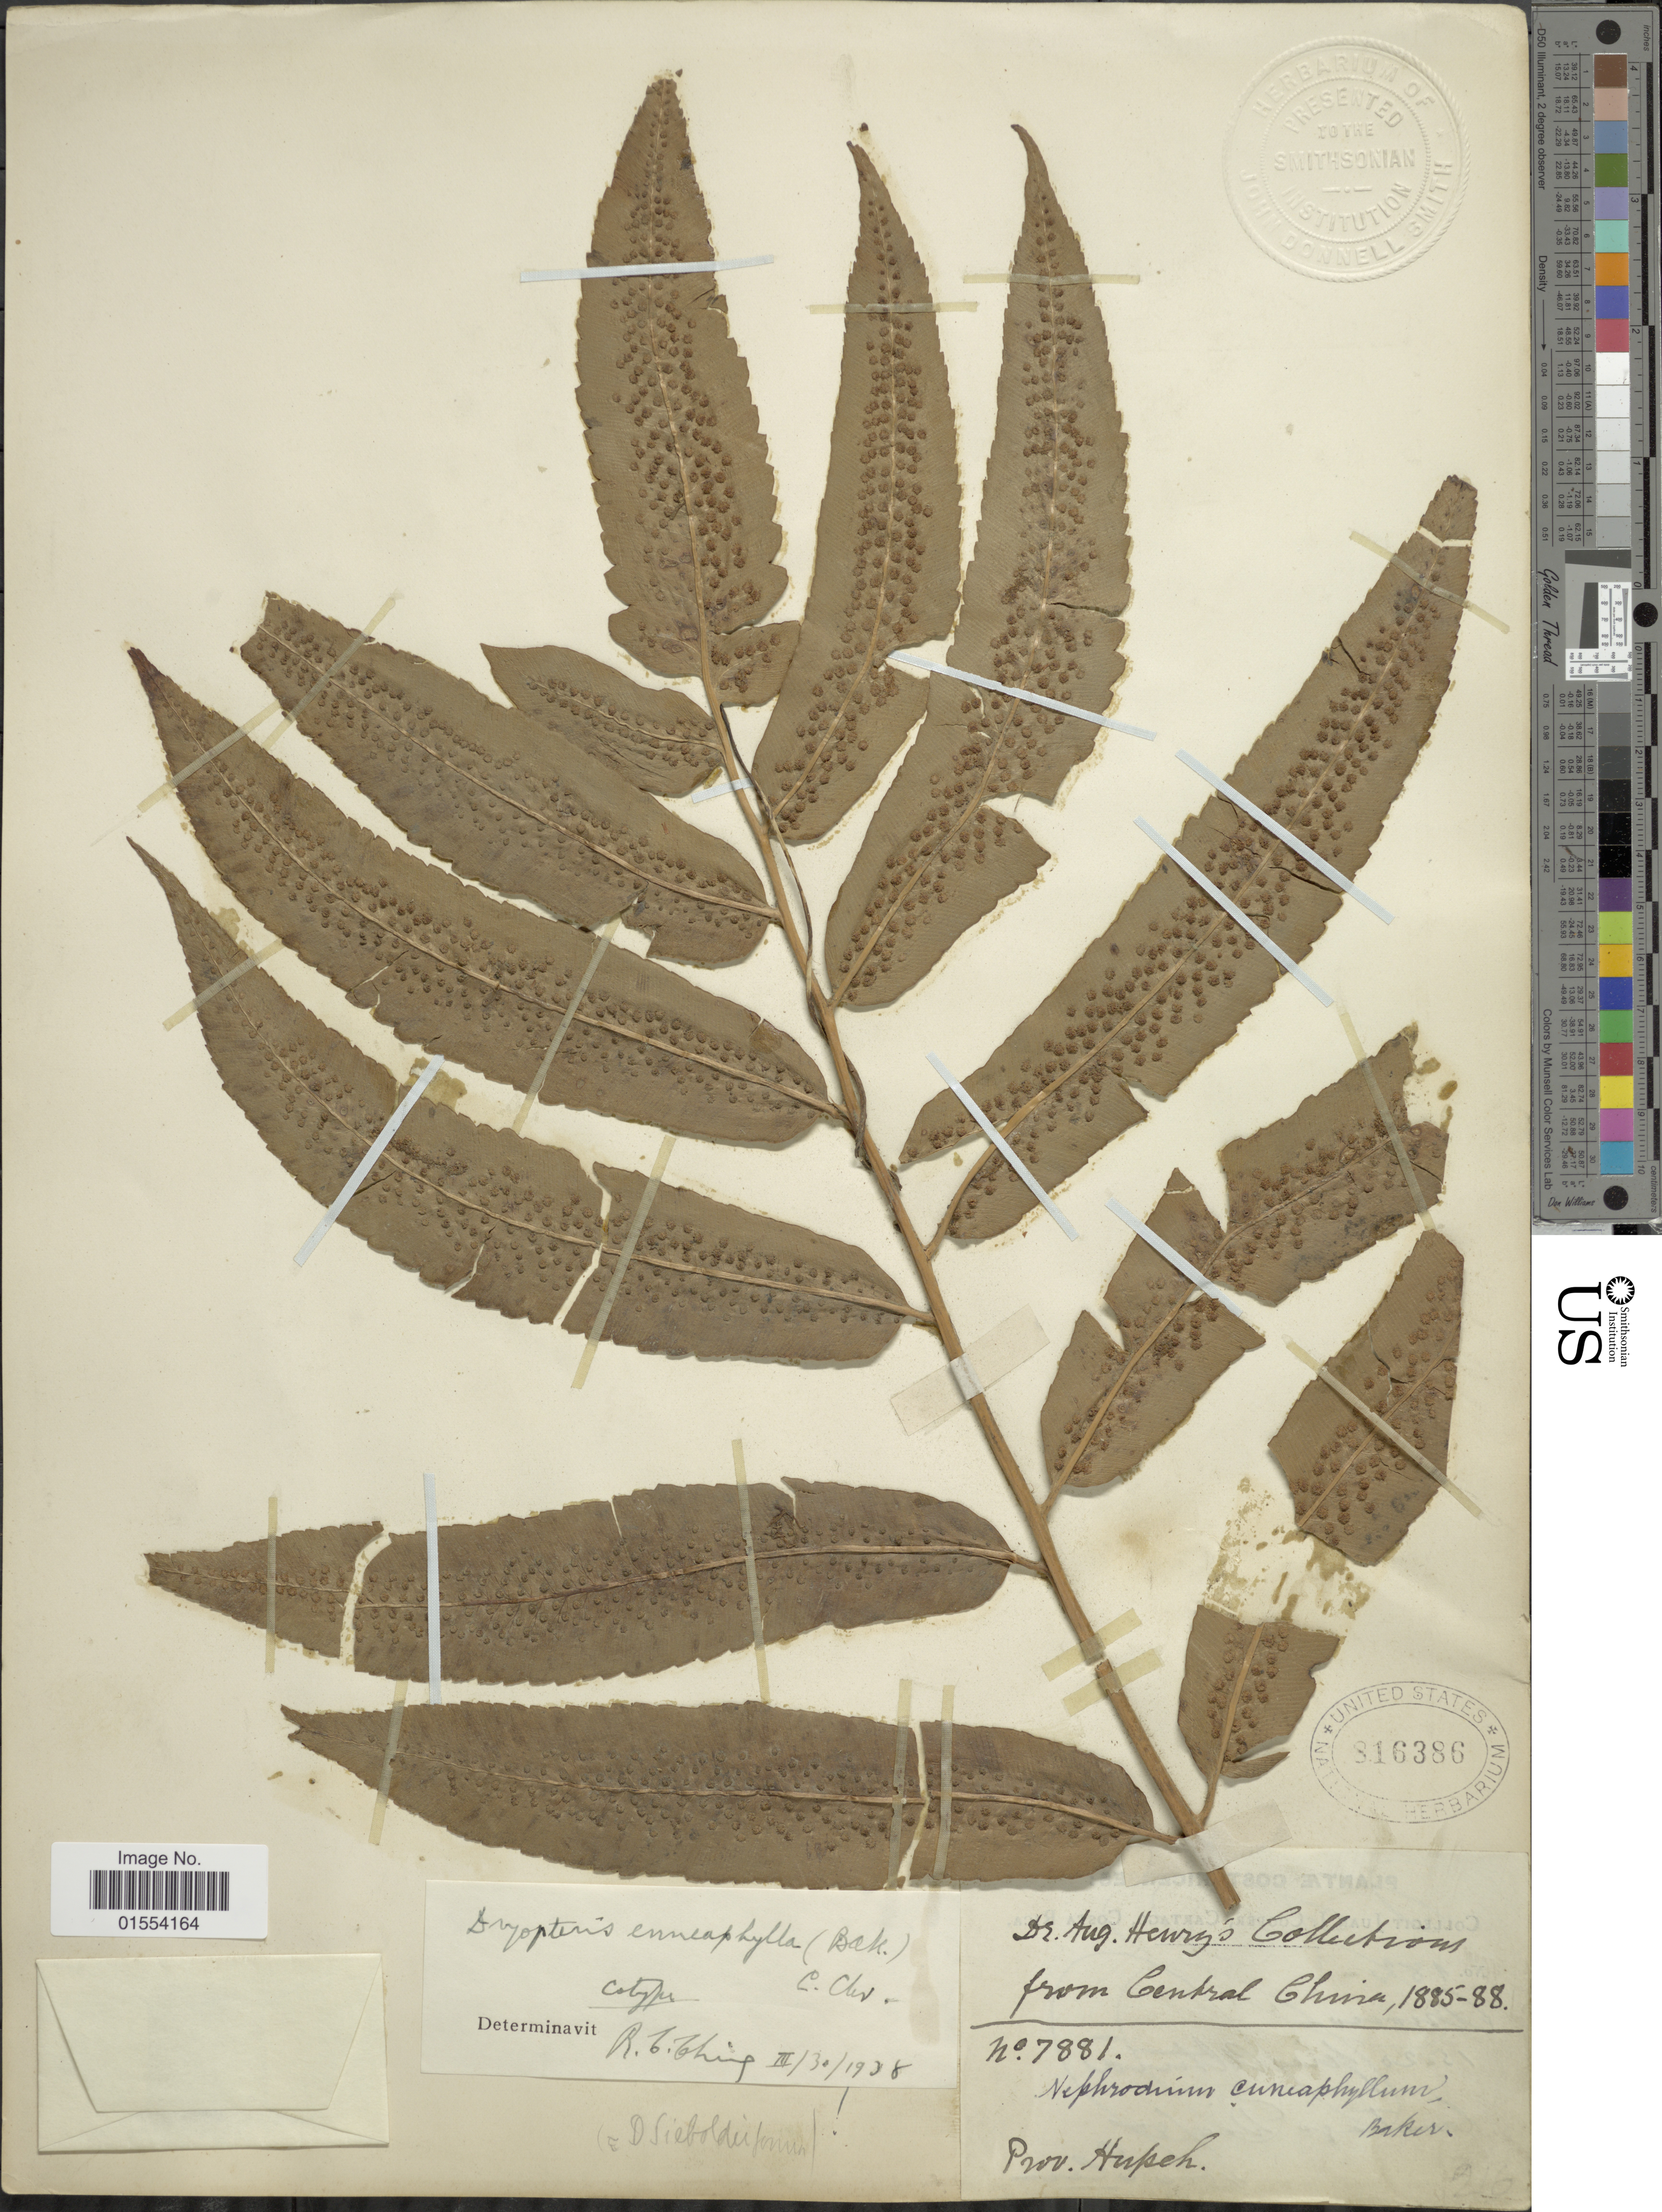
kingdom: Plantae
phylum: Tracheophyta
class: Polypodiopsida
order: Polypodiales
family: Dryopteridaceae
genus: Dryopteris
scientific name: Dryopteris enneaphylla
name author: (Baker) C. Chr.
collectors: A. Henry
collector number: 7881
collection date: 1885/1888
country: China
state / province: Hubei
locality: Central China. Prov. Hupeh.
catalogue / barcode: US 816386